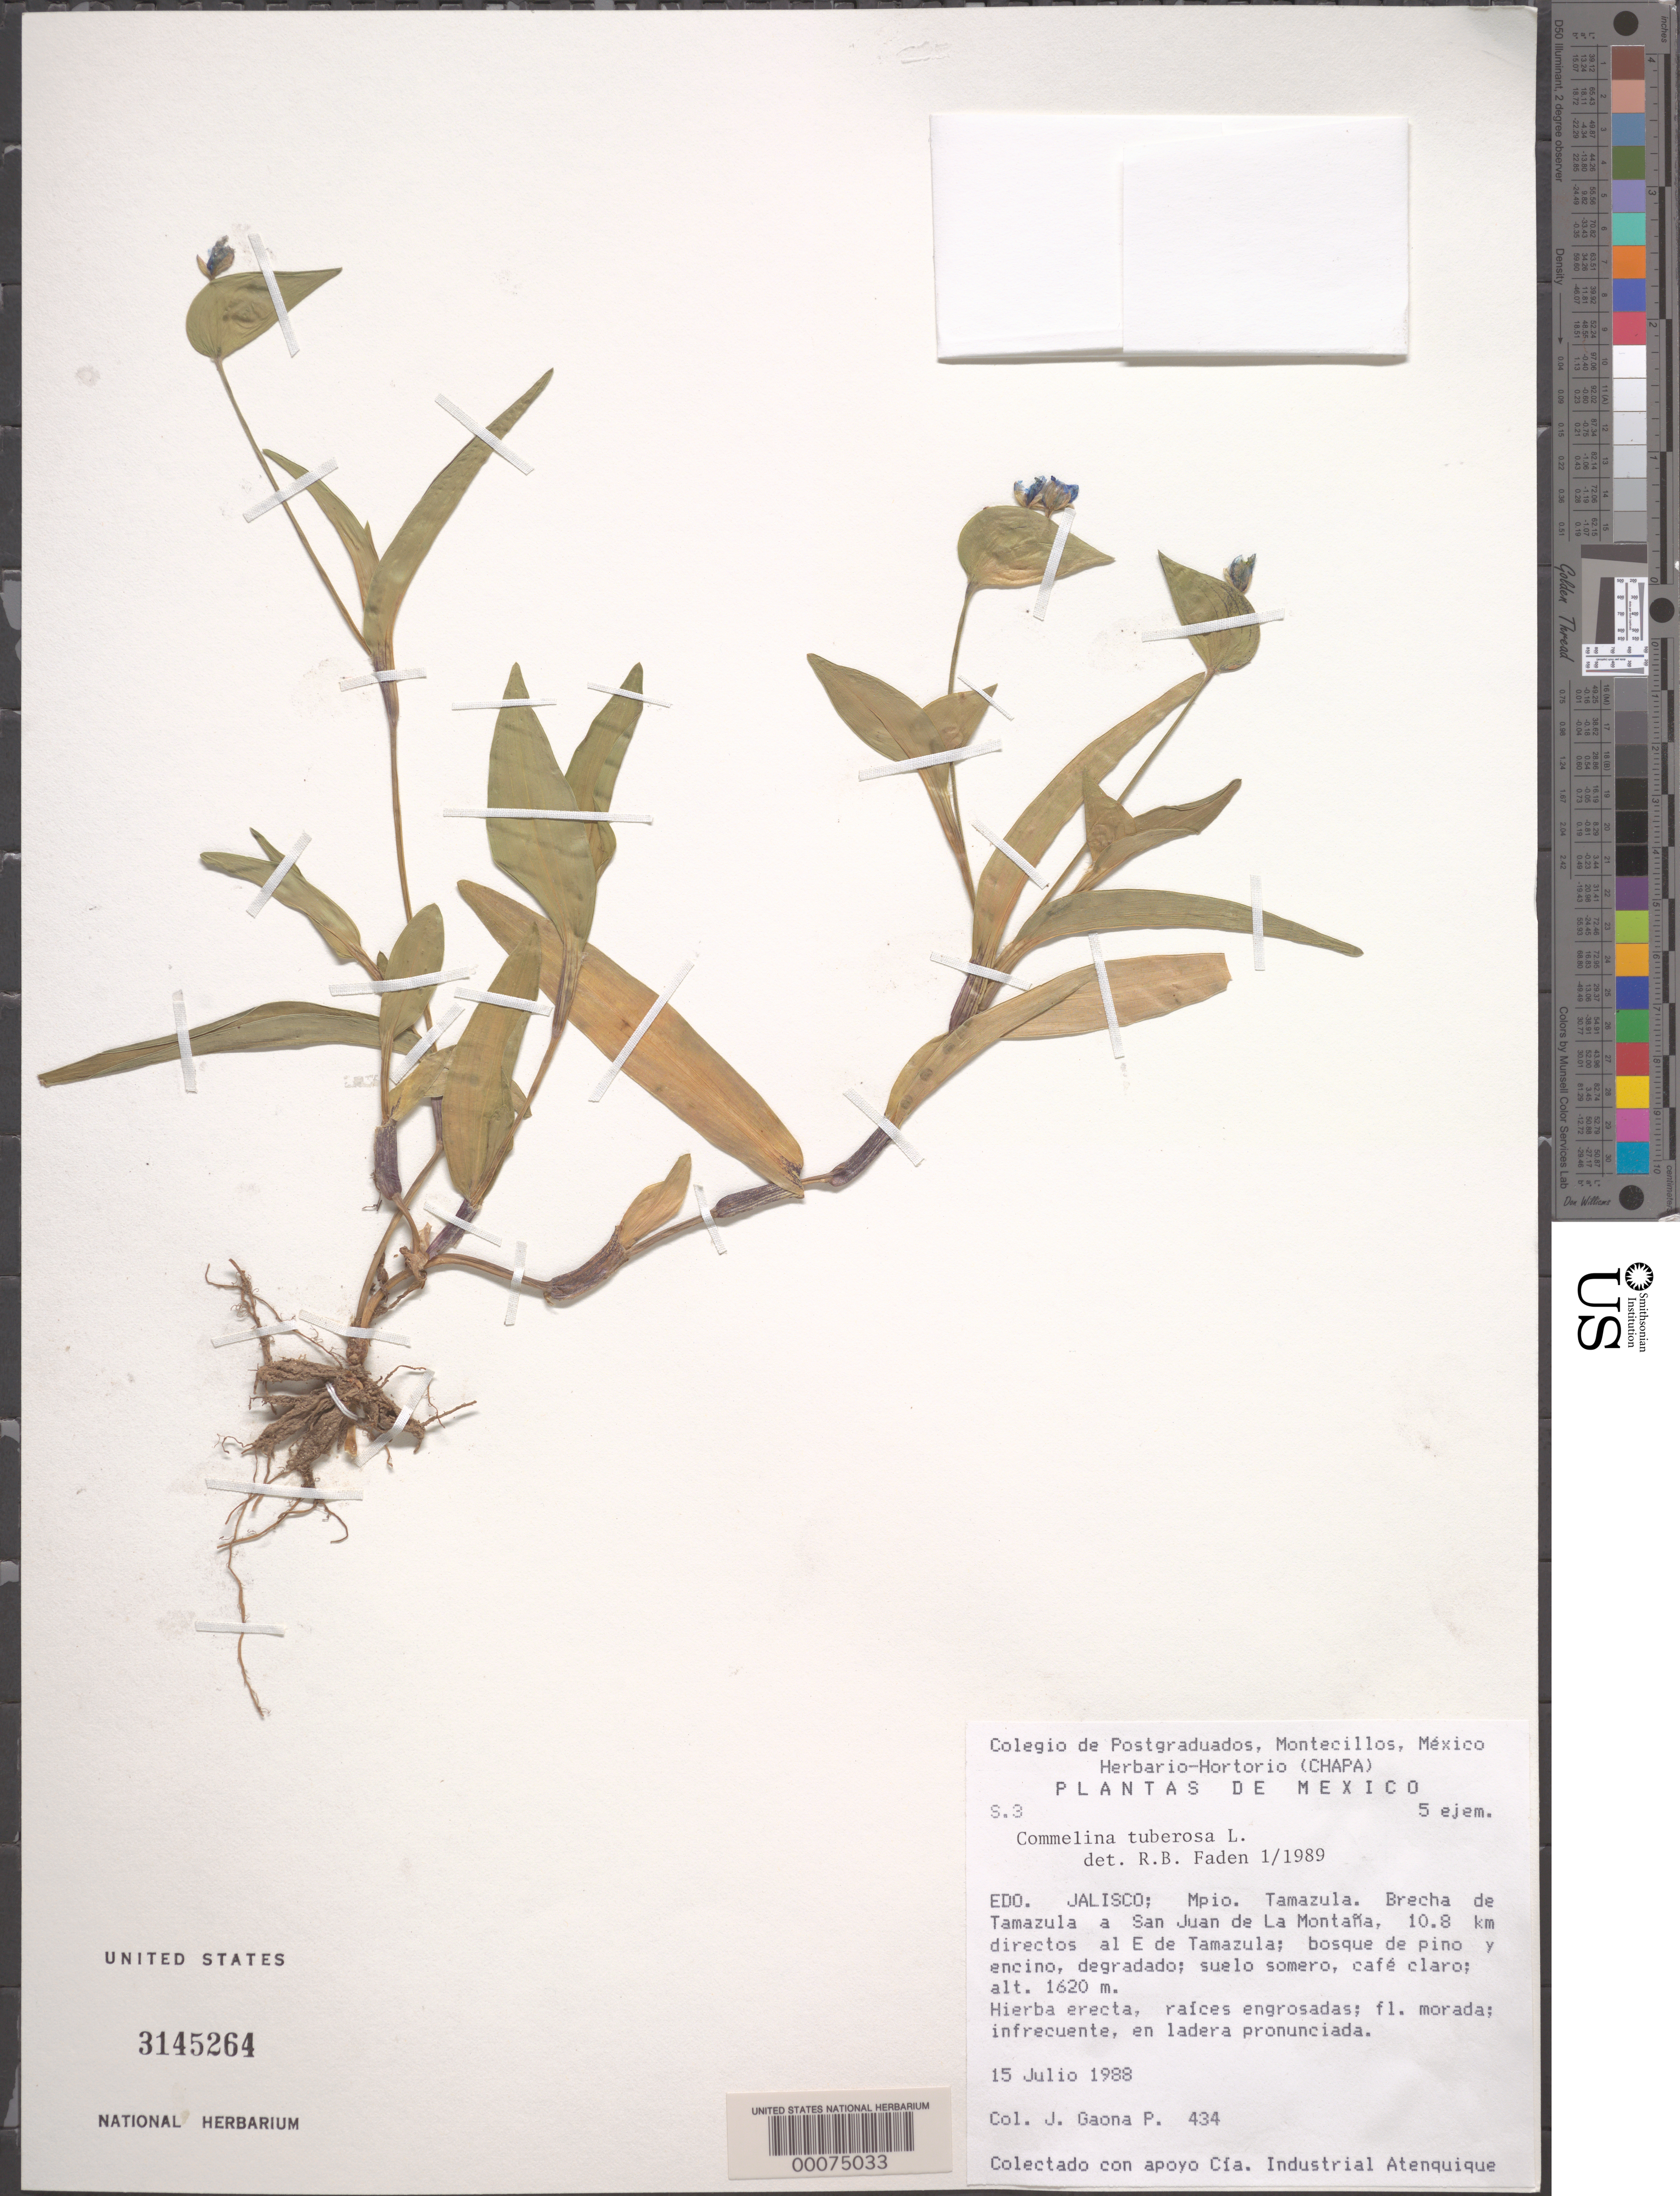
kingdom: Plantae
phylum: Tracheophyta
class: Liliopsida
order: Commelinales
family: Commelinaceae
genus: Commelina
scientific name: Commelina tuberosa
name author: L.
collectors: J. Gaona P.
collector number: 434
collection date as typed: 15 Jul 1988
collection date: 1988-07-15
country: Mexico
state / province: Jalisco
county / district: Tamazula de Gordiano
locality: Brecha de Tamazula a San Juan de La Montana, 10.8 km directos al e de Tamazula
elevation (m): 1620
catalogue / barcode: US 3145264